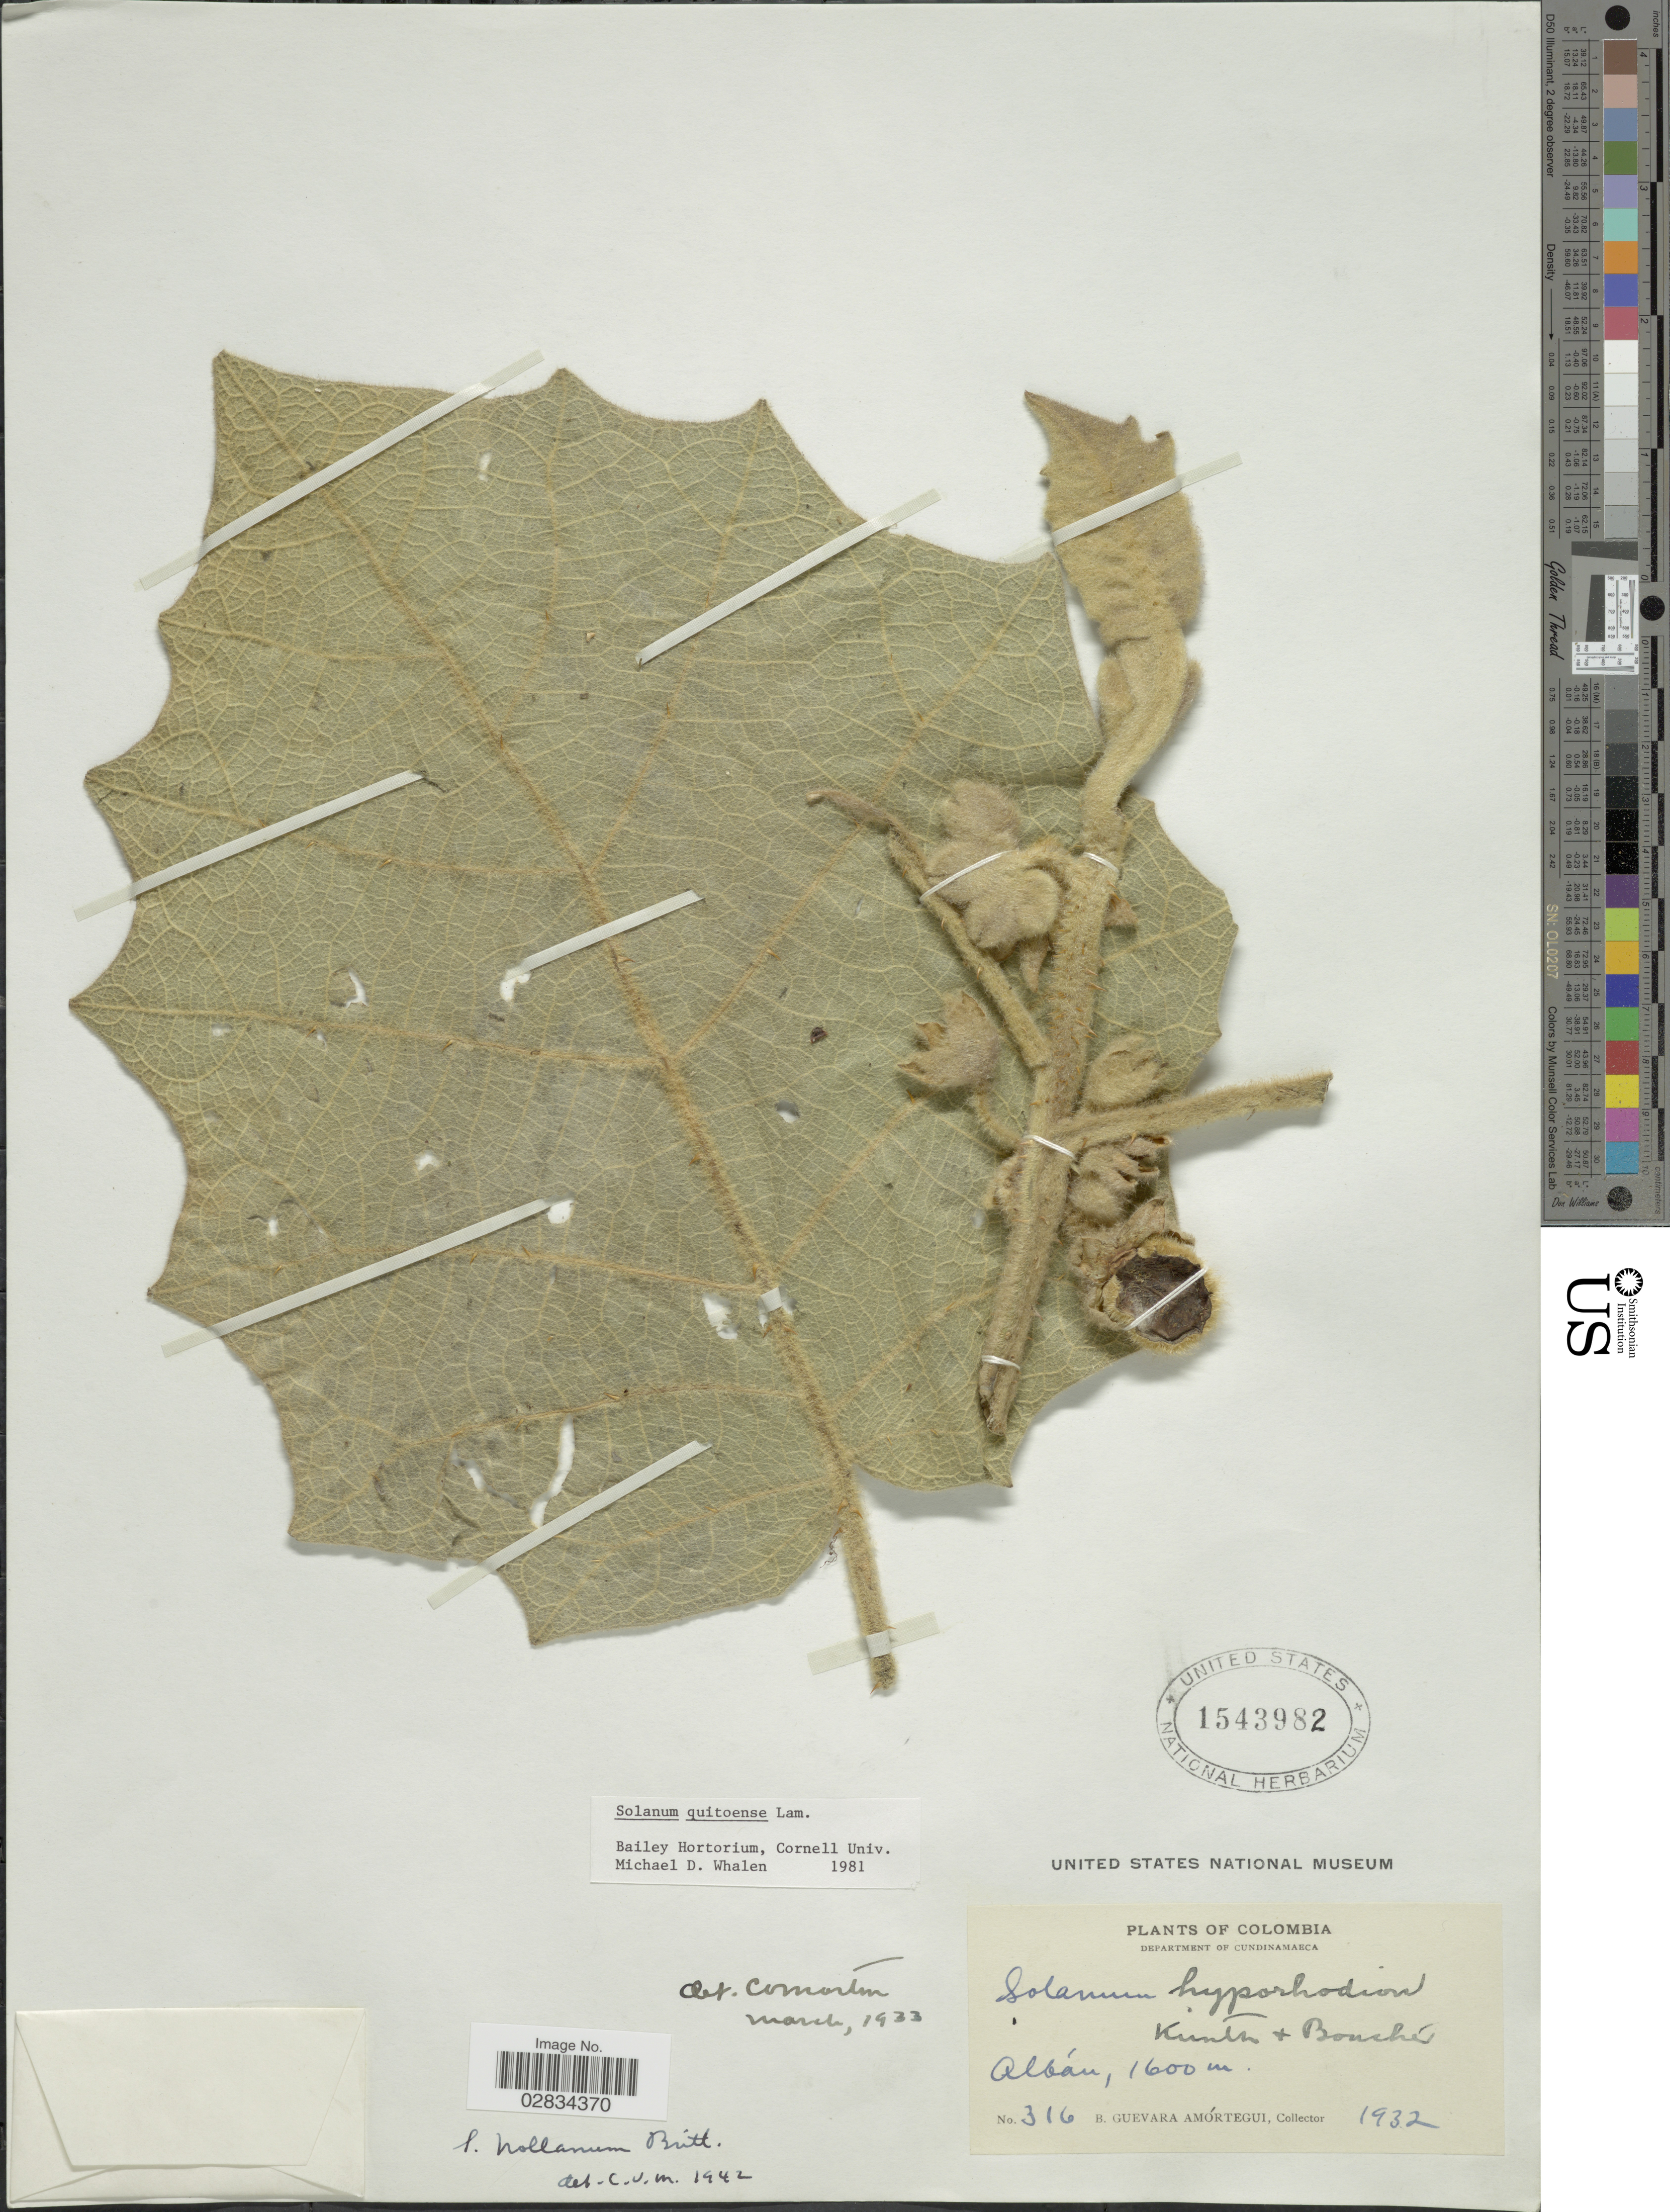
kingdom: Plantae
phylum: Tracheophyta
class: Magnoliopsida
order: Solanales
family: Solanaceae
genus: Solanum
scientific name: Solanum quitoense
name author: Lam.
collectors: B. Guevara Amortegui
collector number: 316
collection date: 1932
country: Colombia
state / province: Cundinamarca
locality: Department of Cundinamarca. Albán.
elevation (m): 1600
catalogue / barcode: US 1543982